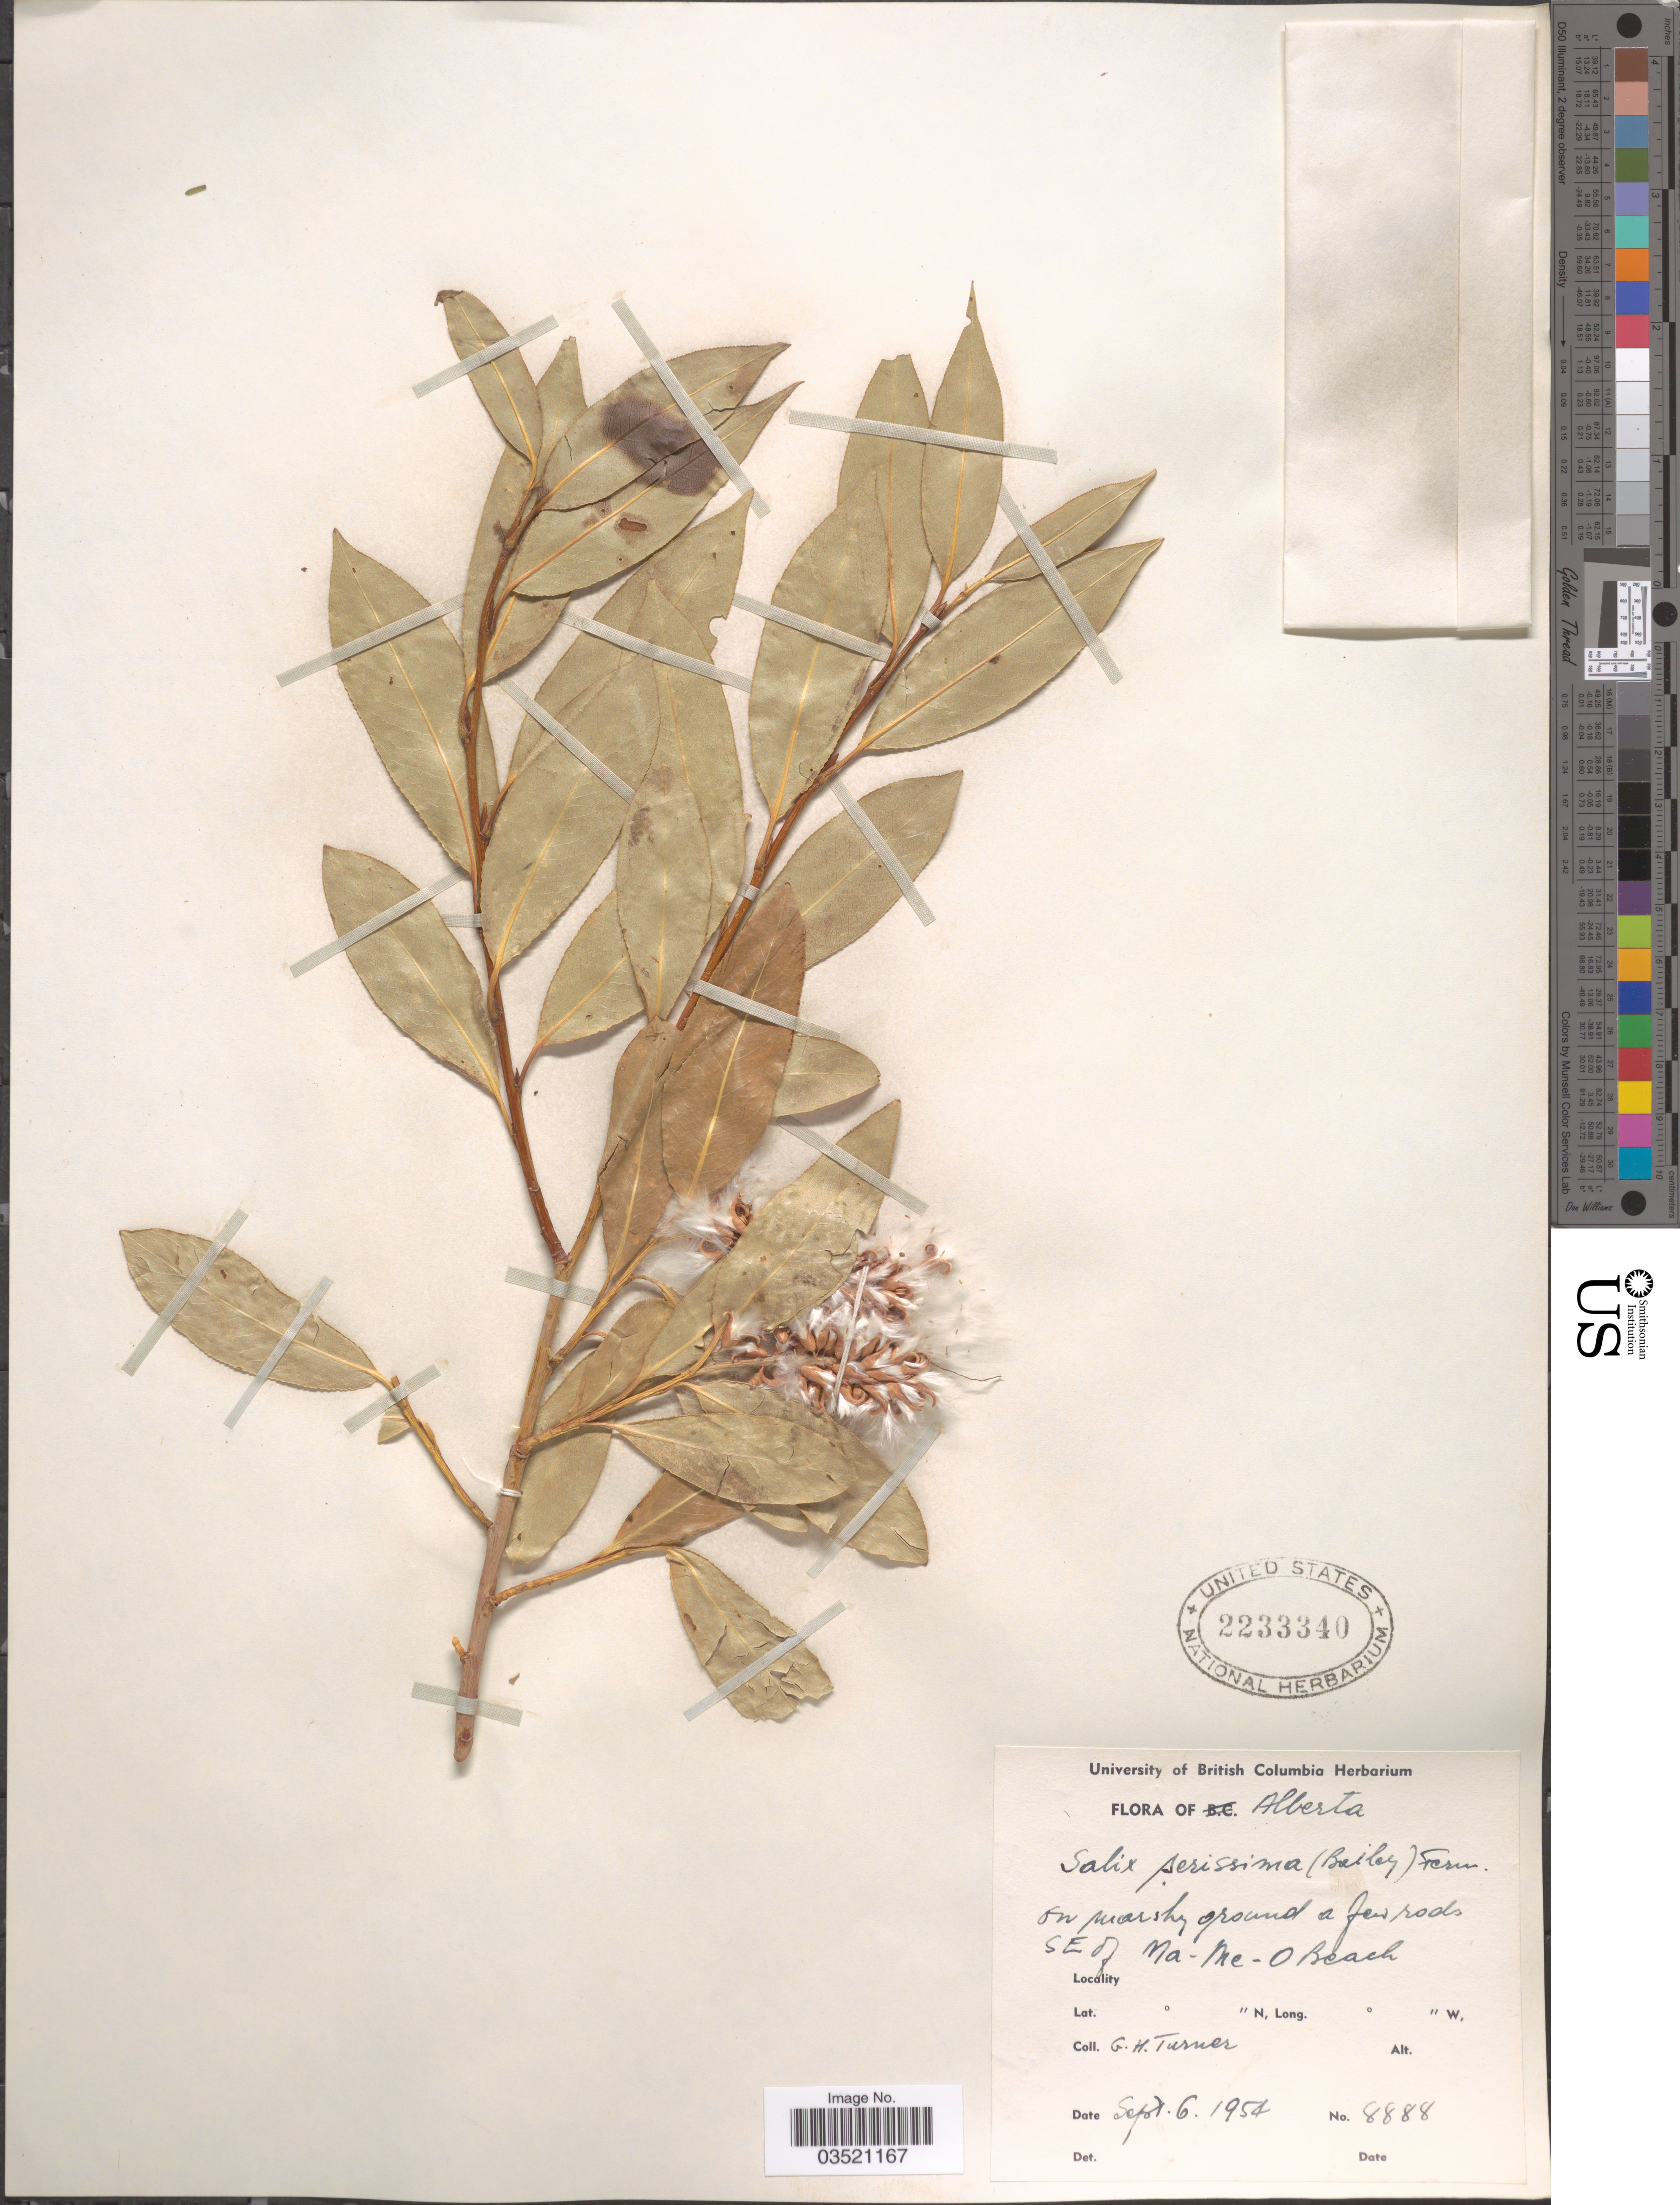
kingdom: Plantae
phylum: Tracheophyta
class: Magnoliopsida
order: Malpighiales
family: Salicaceae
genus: Salix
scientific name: Salix serissima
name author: (L.H. Bailey) Fernald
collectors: G. H. Turner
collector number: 8888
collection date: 1954-09-06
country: Canada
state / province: Alberta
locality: On marshy ground a few rods SE of Ma-Me-O Beach.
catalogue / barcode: US 2233340